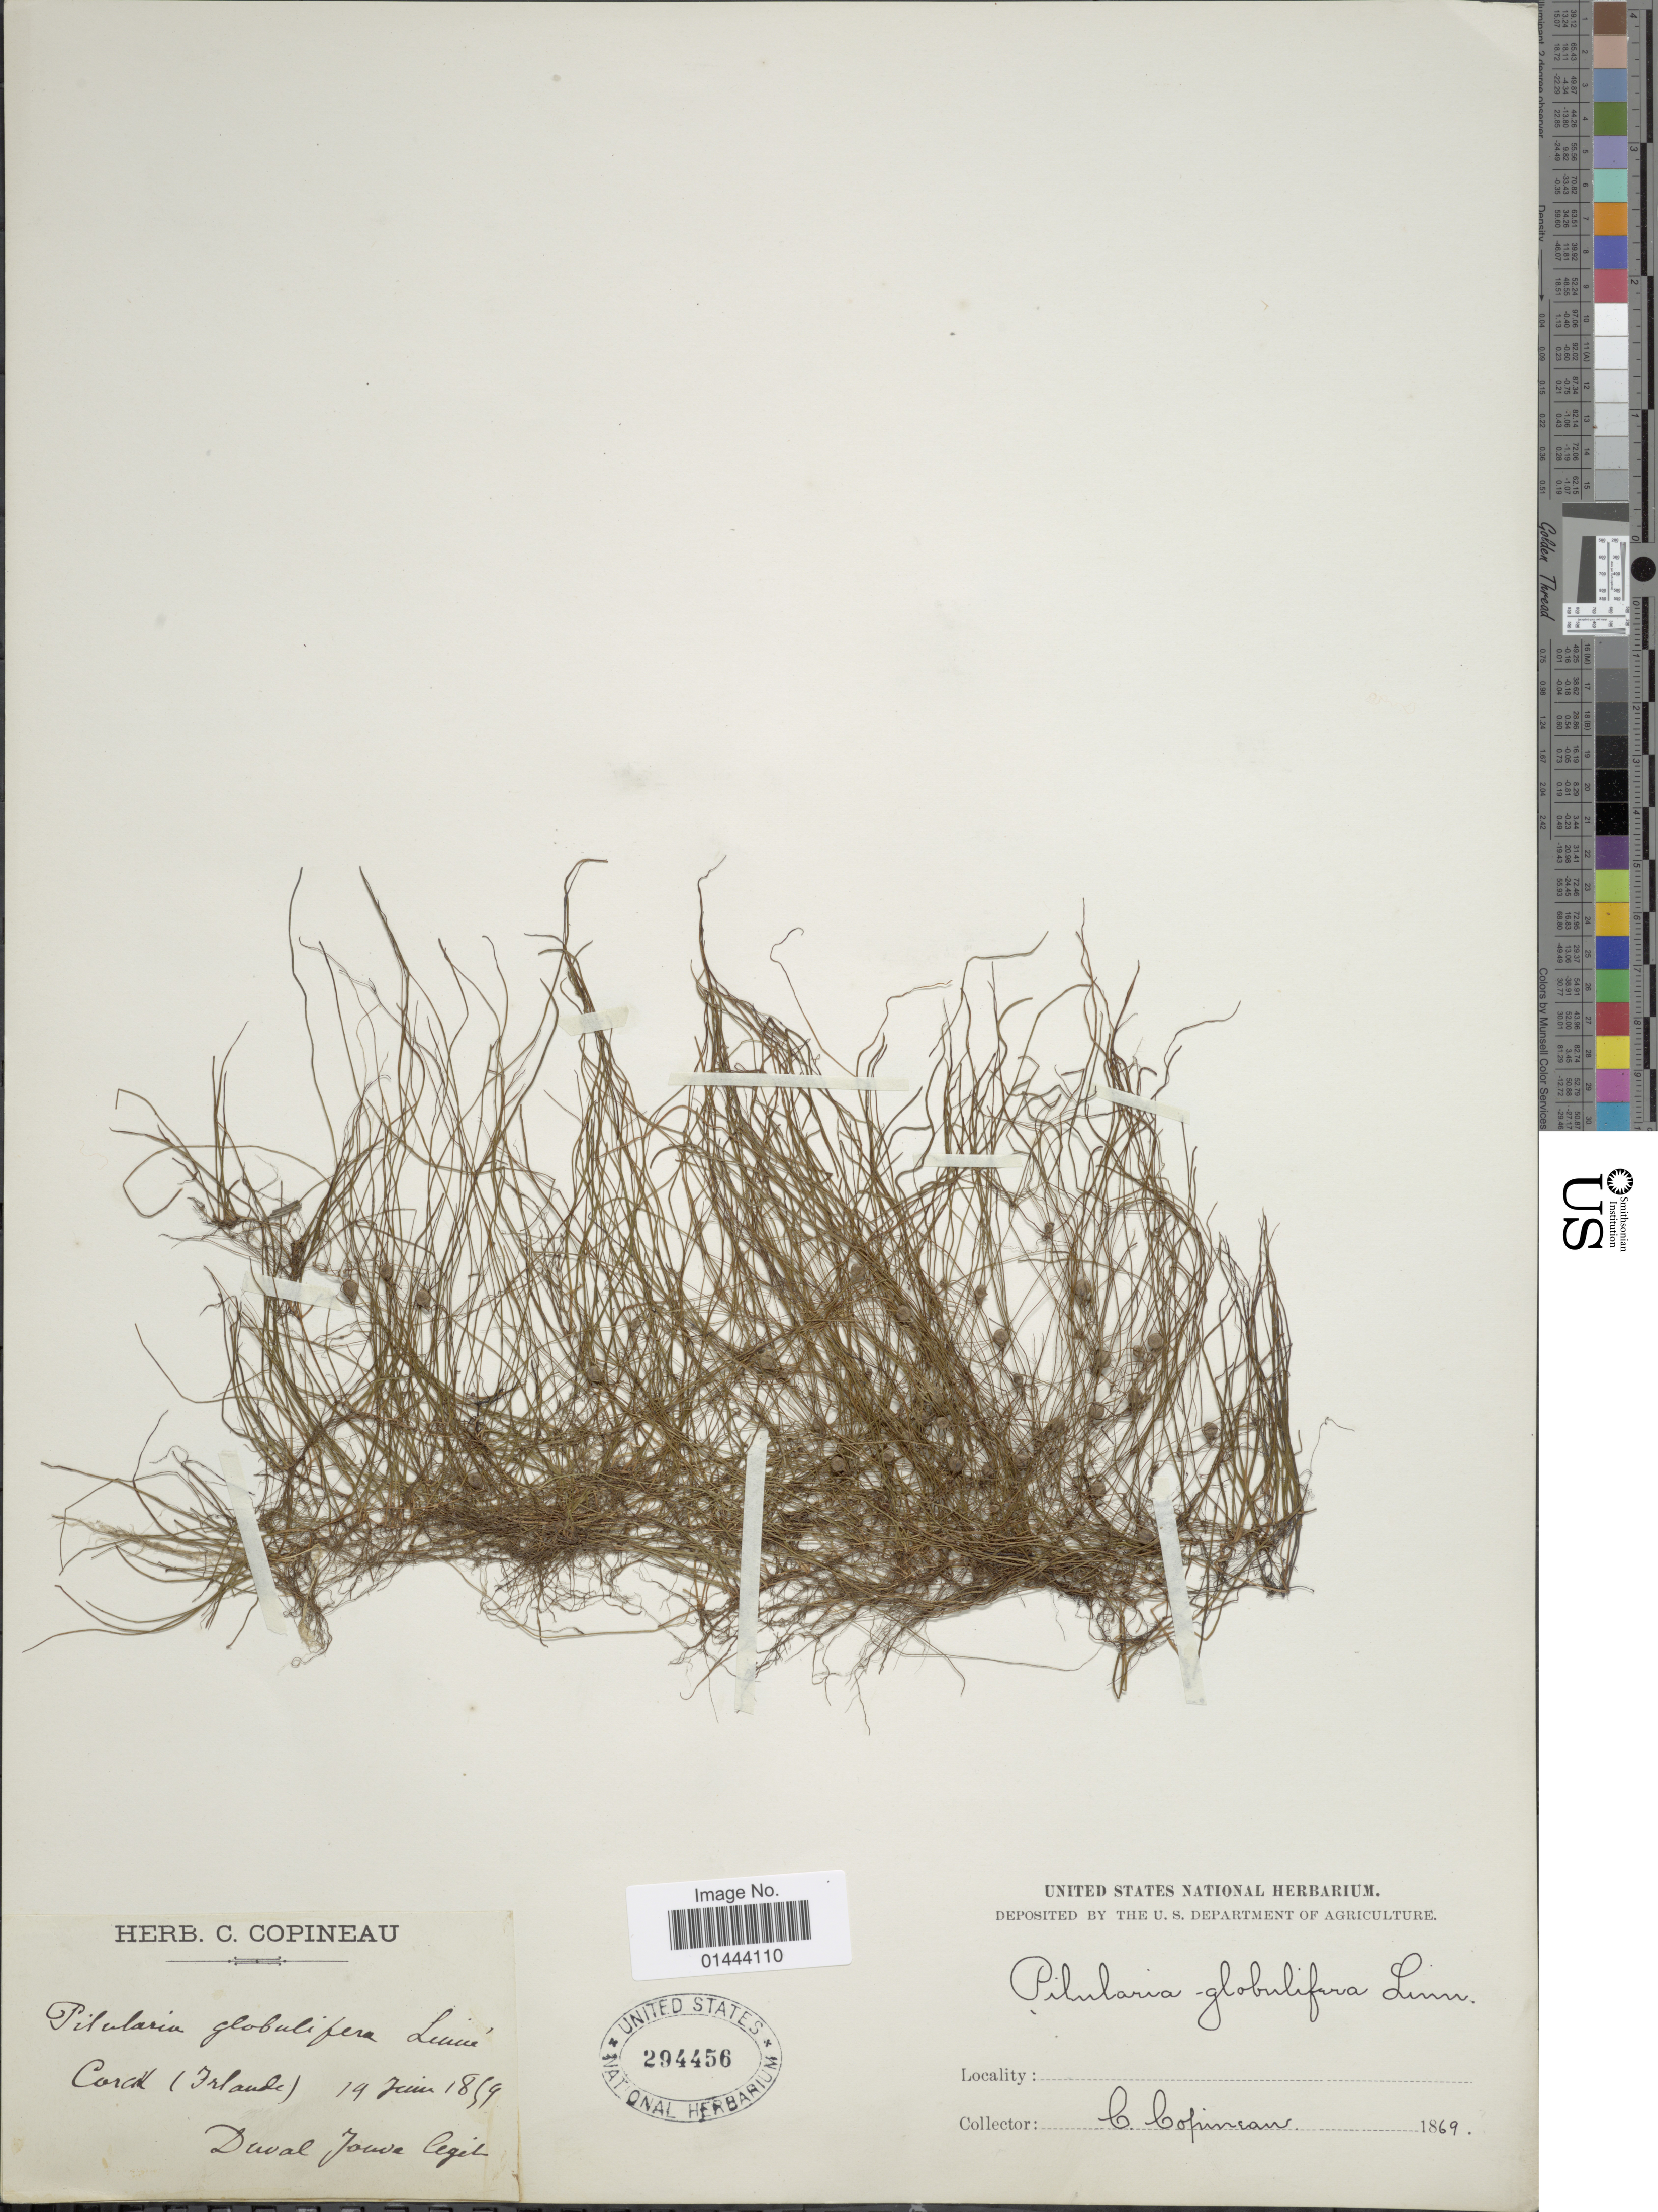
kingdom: Plantae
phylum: Tracheophyta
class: Polypodiopsida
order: Salviniales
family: Marsileaceae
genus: Pilularia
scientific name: Pilularia globulifera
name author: L.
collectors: C. Copineau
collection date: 1869-06-14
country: Ireland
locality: Corch [interpreted]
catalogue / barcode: US 294456